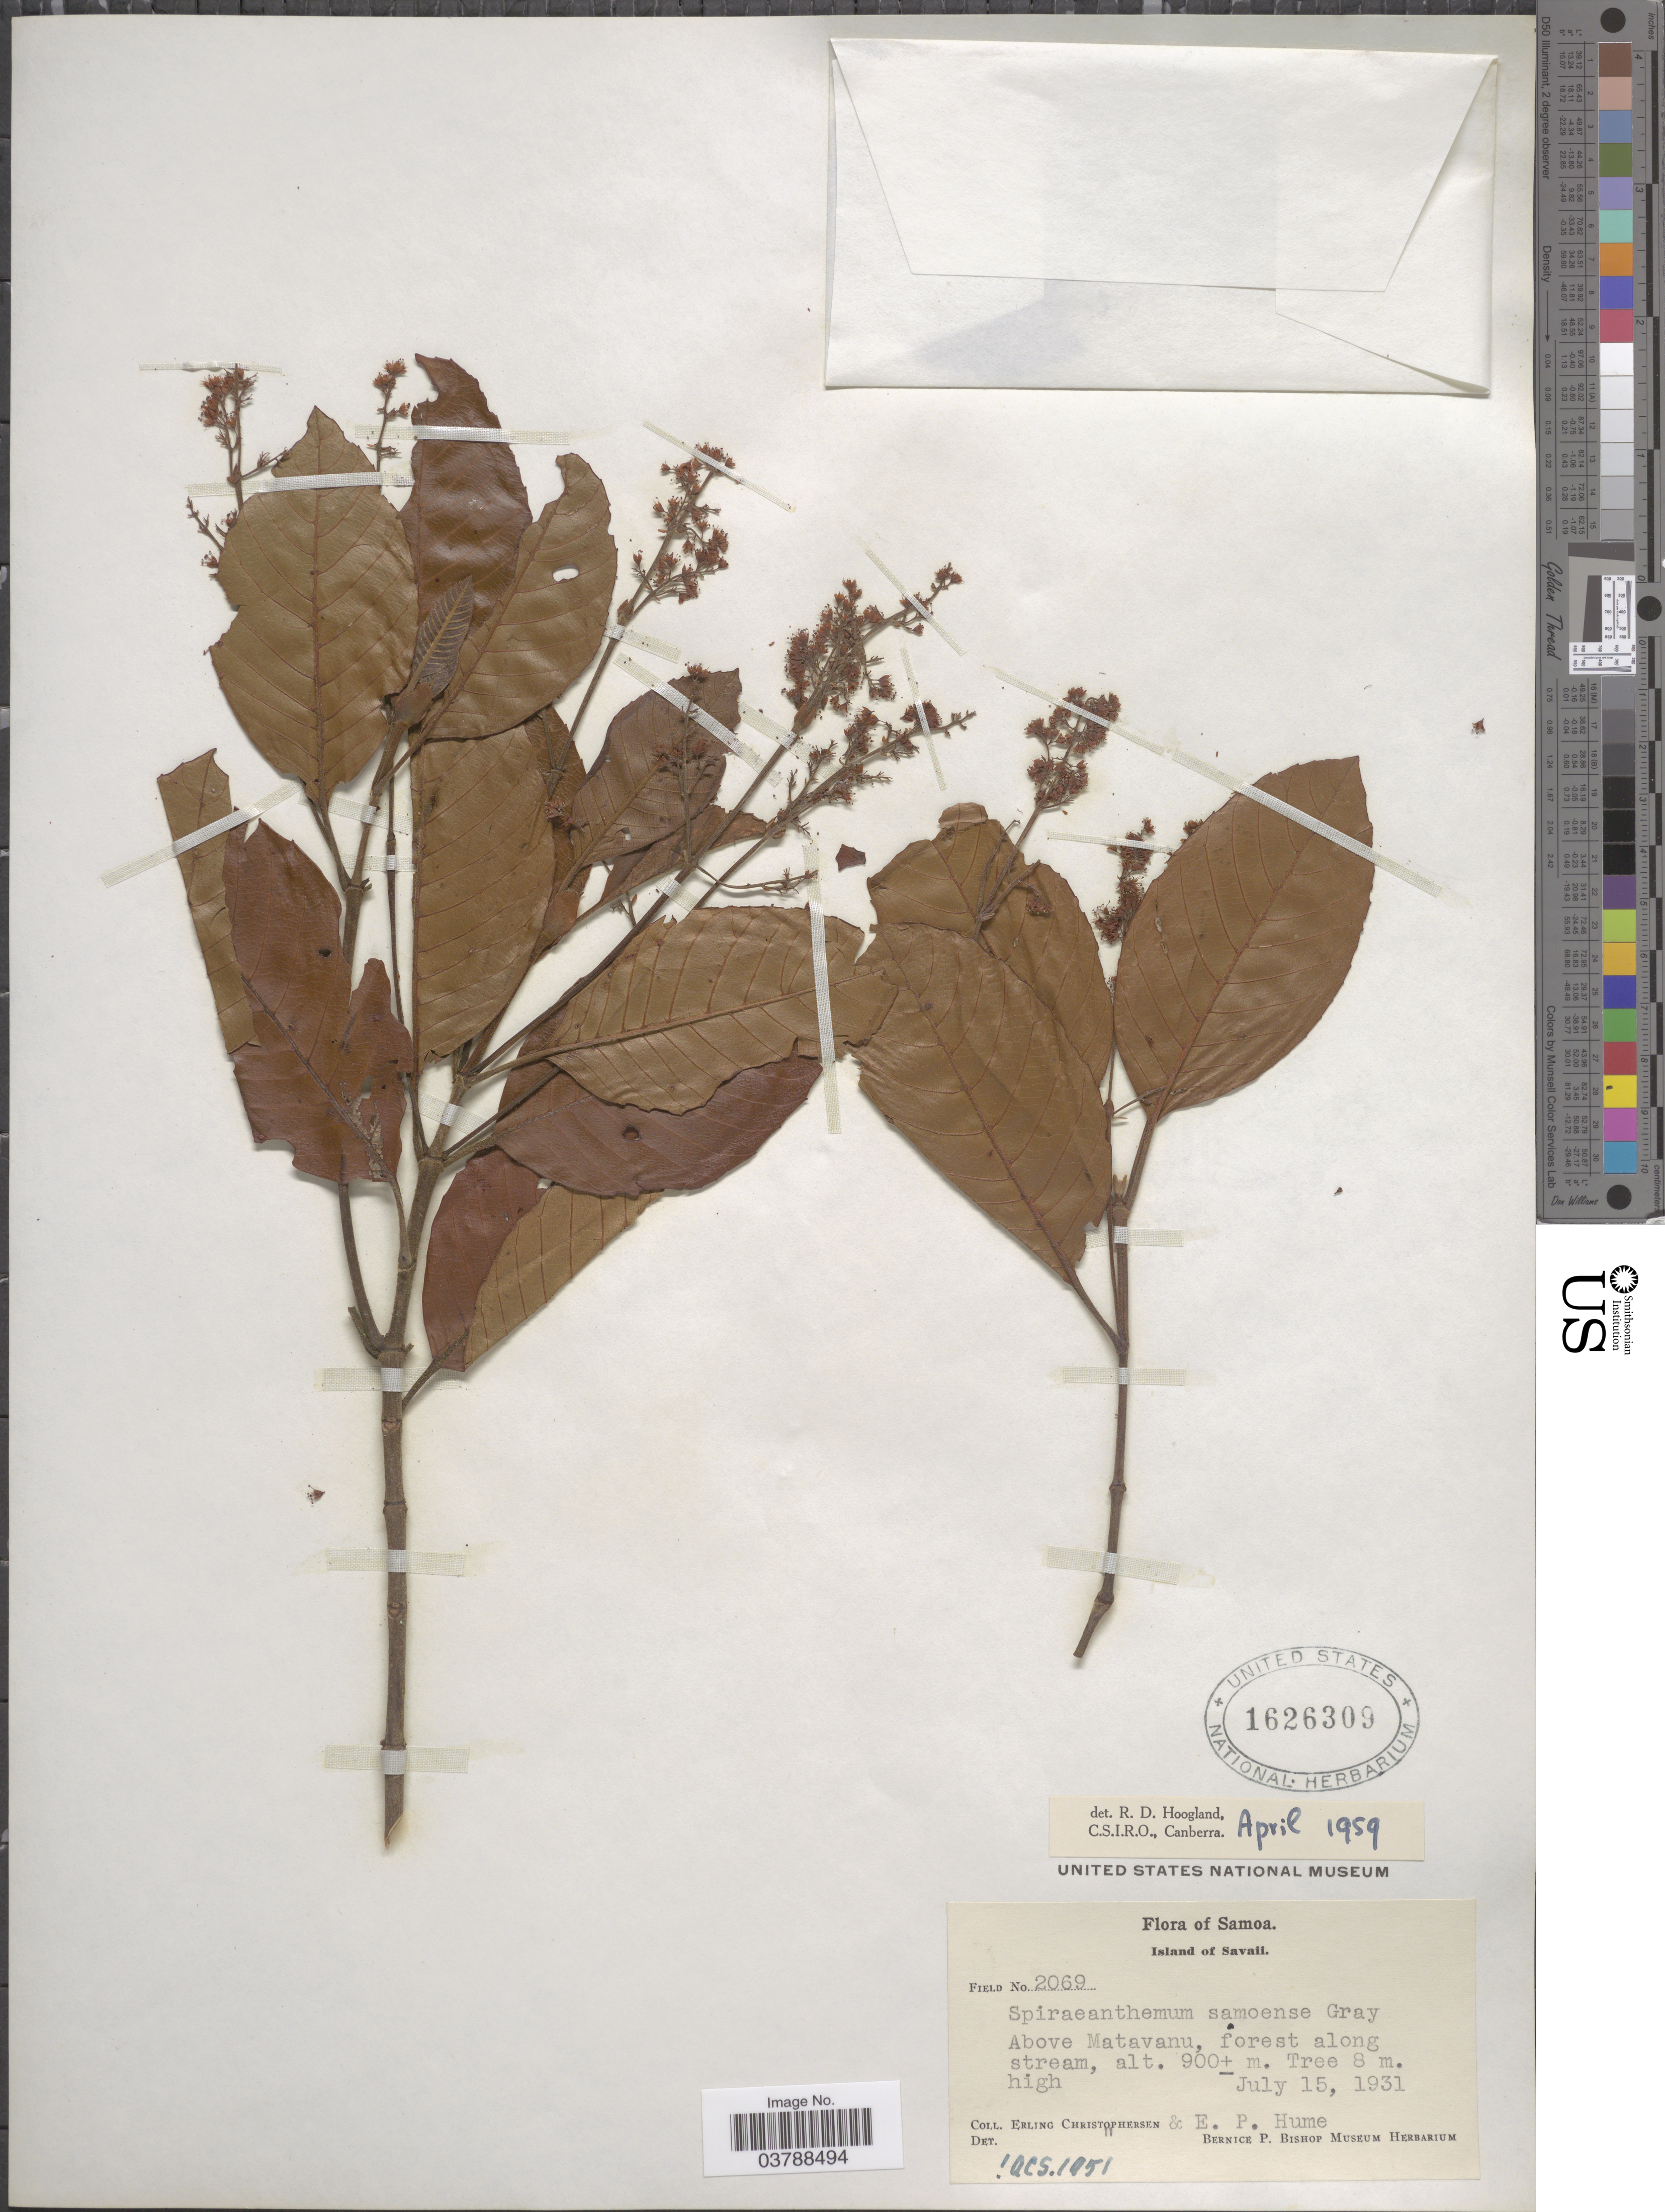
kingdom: Plantae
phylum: Tracheophyta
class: Magnoliopsida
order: Oxalidales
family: Cunoniaceae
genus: Spiraeanthemum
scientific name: Spiraeanthemum samoense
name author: A. Gray in Wilkes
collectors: E. Christophersen & E. P. Hume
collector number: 2069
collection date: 1931-07-15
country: Samoa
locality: Samoa. Island of Savaii. Above Matavanu, forest along stream.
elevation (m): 900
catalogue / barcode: US 1626309